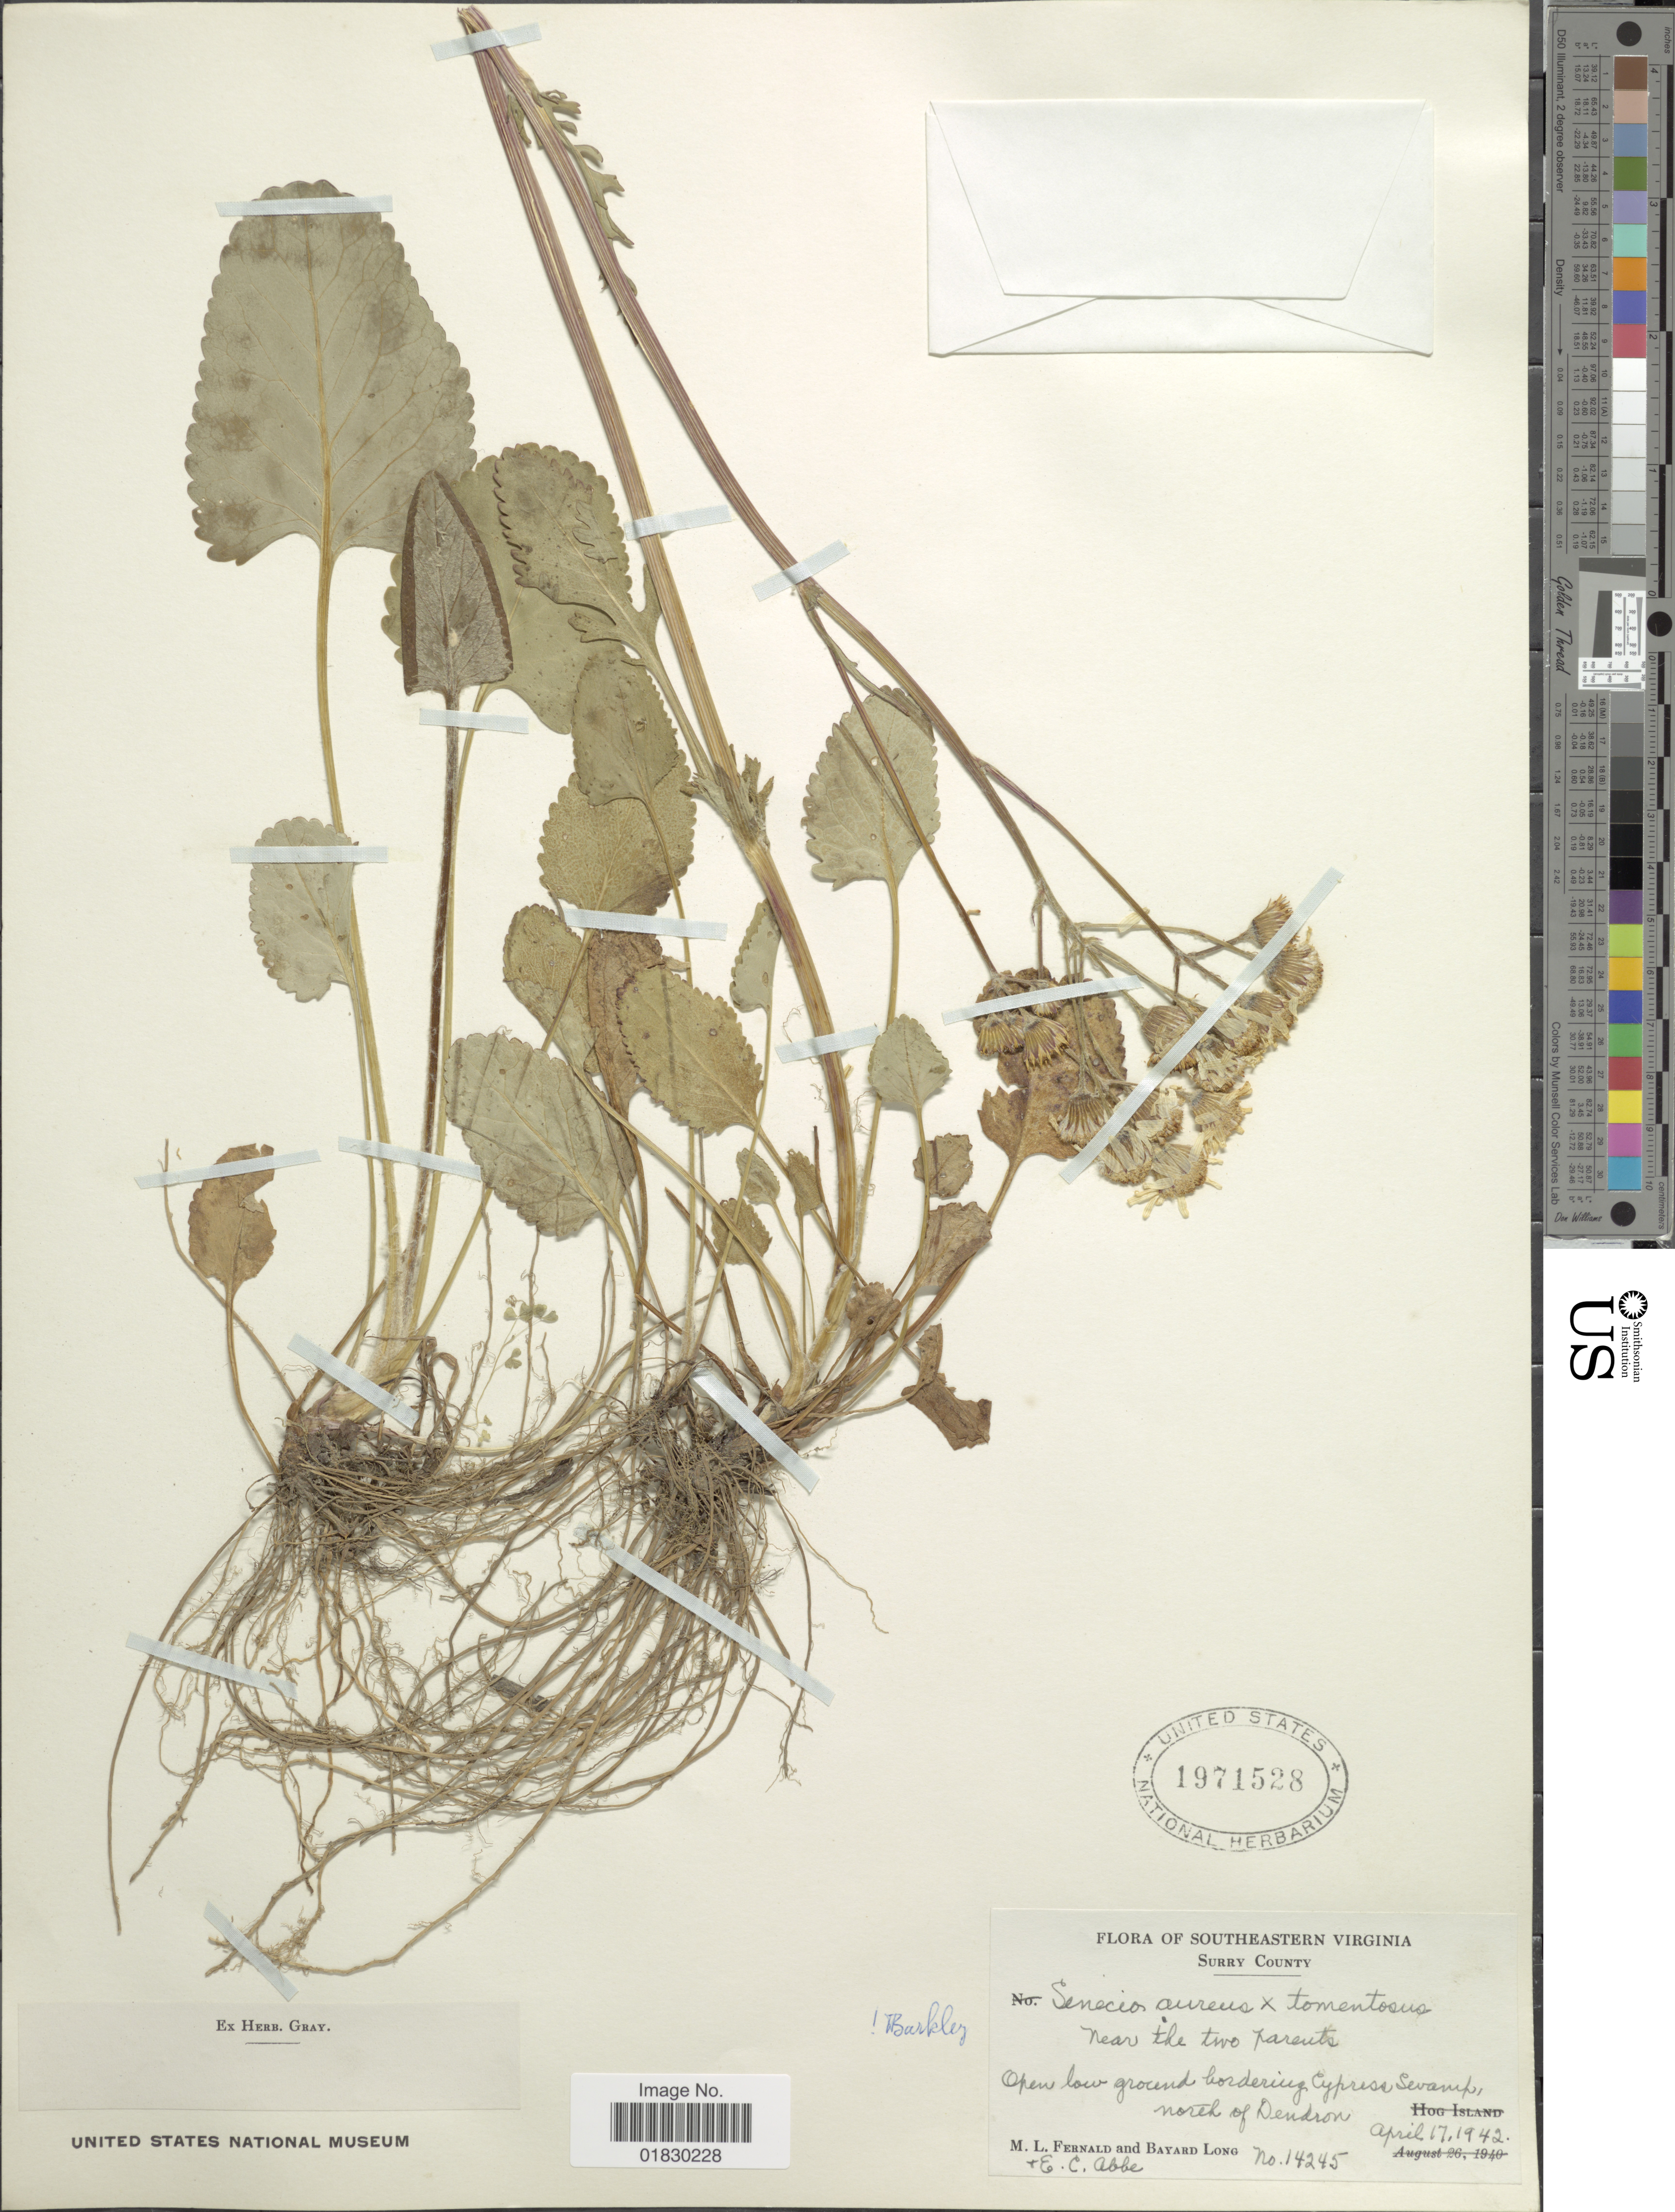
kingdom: Plantae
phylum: Tracheophyta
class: Magnoliopsida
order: Asterales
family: Asteraceae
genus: Packera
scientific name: Packera aurea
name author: (L.) Á. Löve & D. Löve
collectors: M. L. Fernald, B. Long & E. C. Abbe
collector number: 14245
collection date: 1942-04-17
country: United States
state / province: Virginia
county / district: Surry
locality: Southeastern Virginia, Surry County, North of Dendron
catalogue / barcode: US 1971528